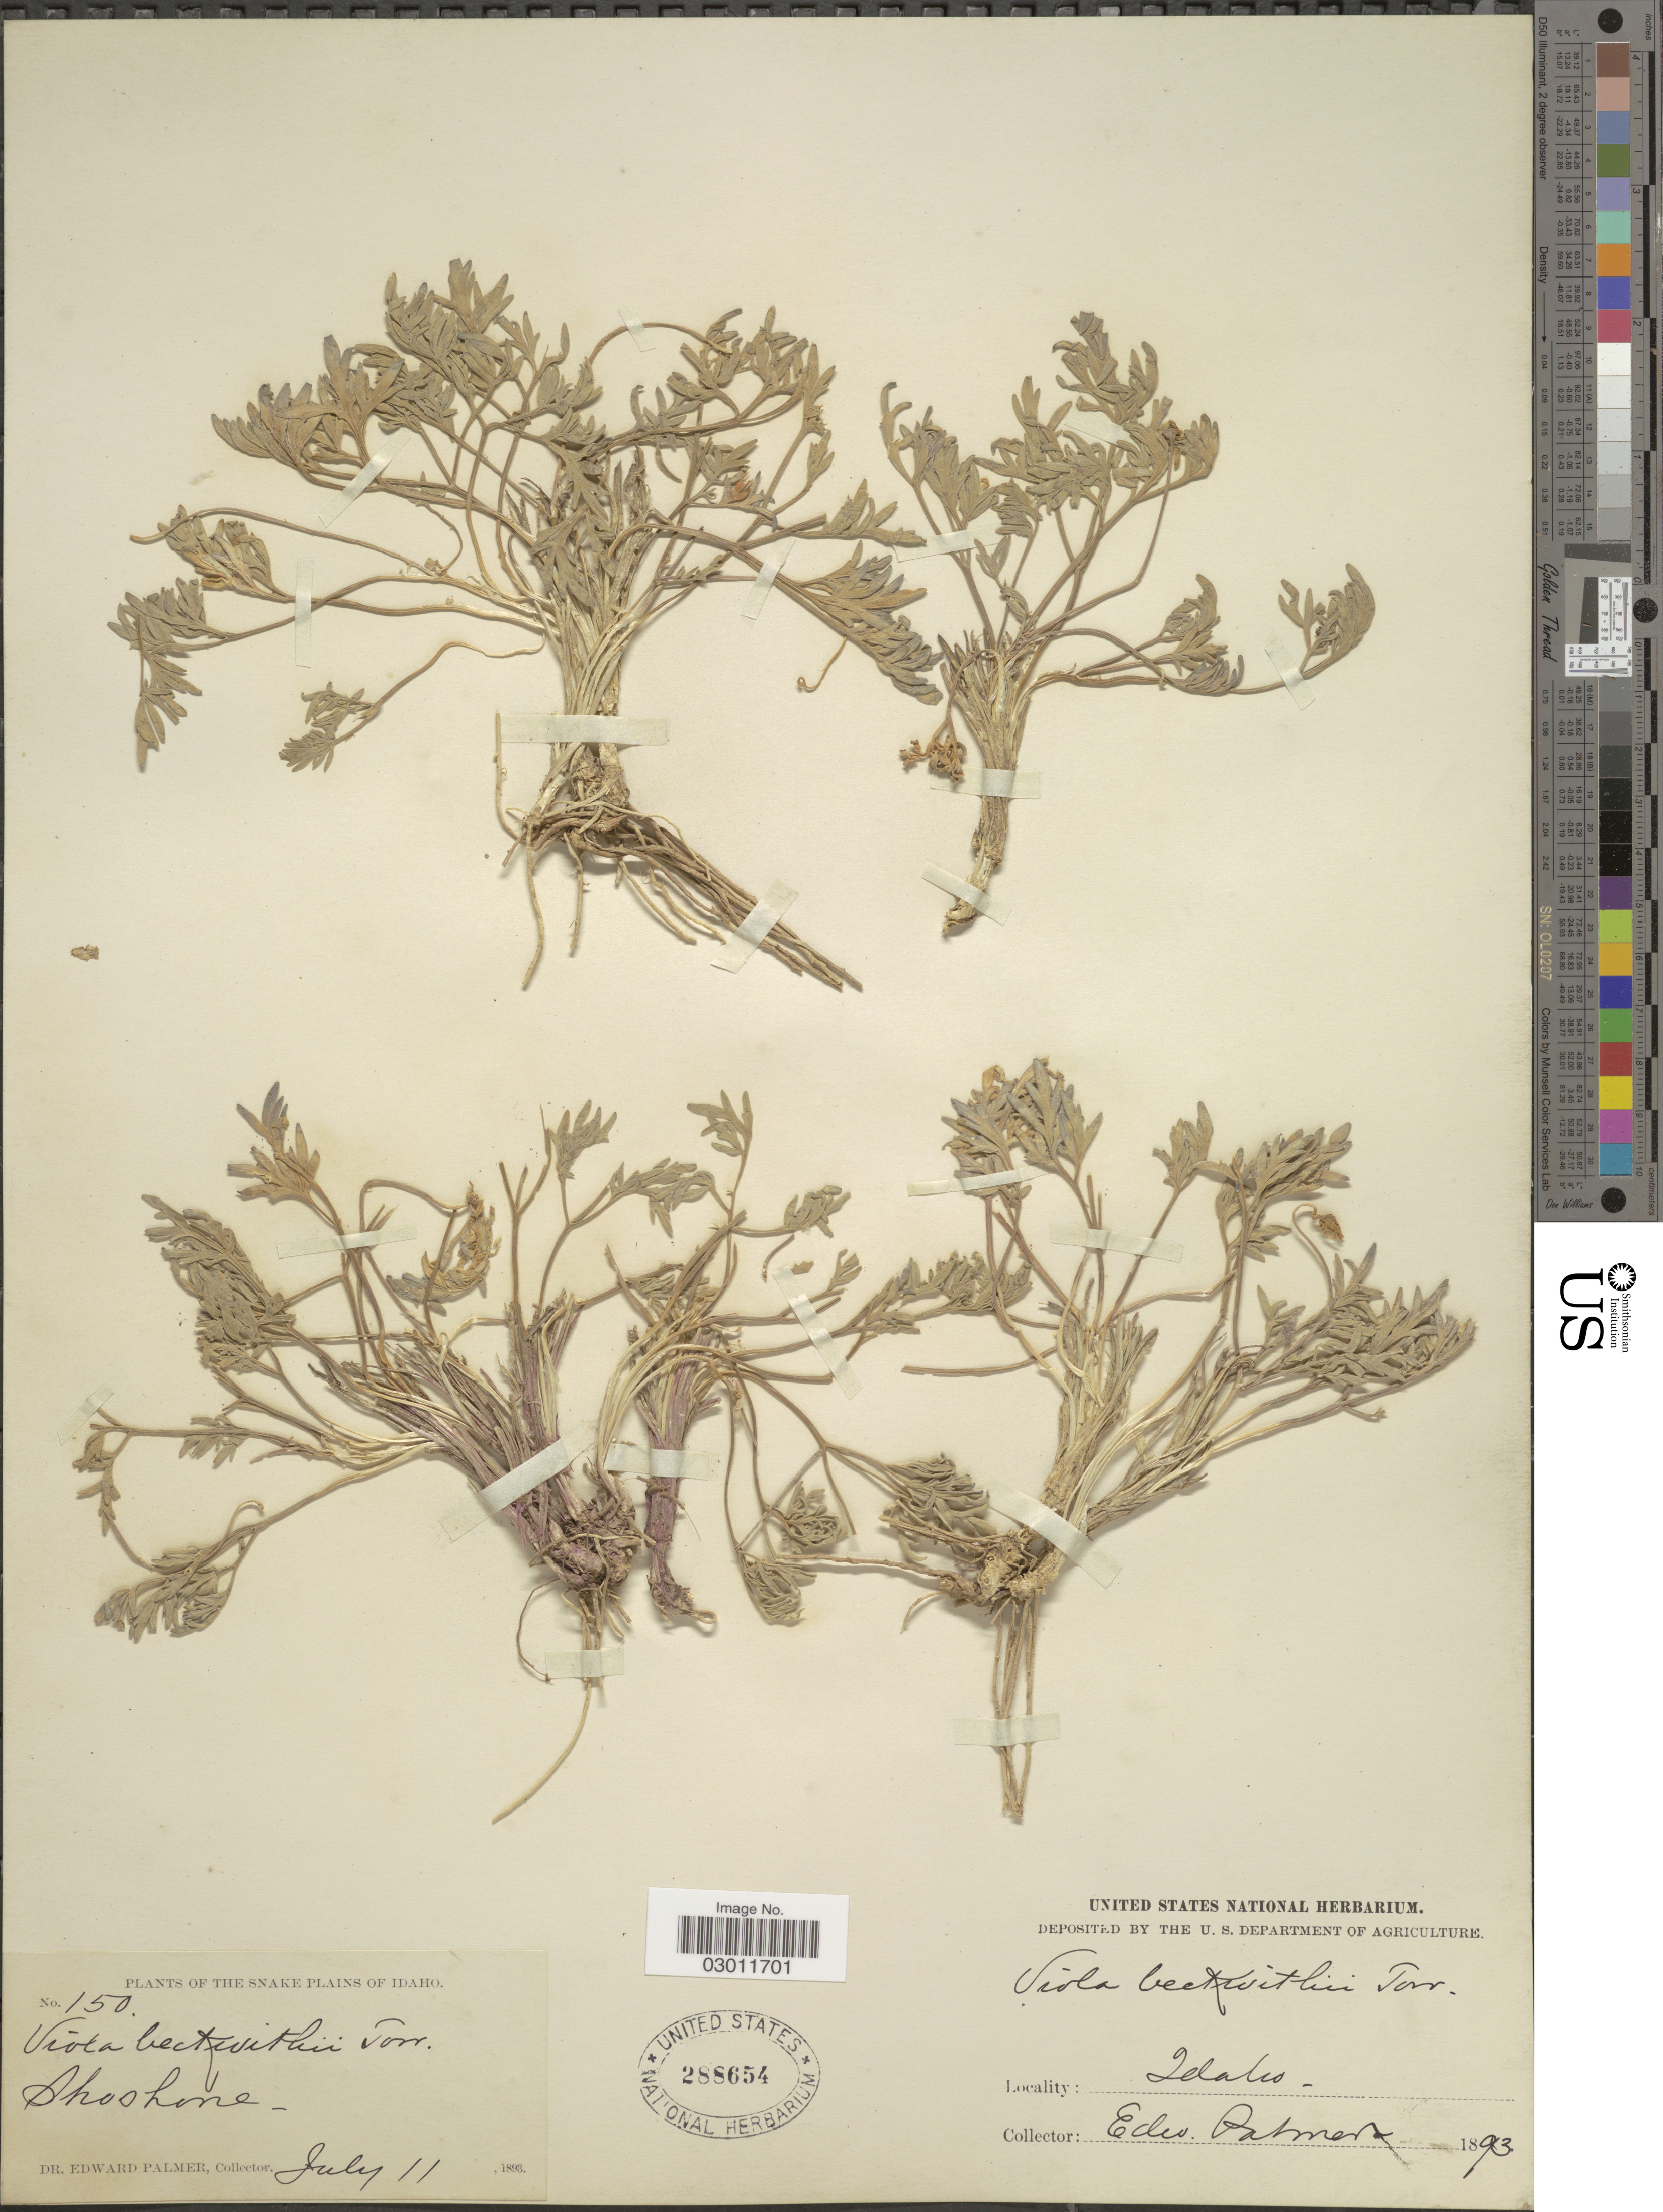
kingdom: Plantae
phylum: Tracheophyta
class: Magnoliopsida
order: Malpighiales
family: Violaceae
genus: Viola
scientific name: Viola beckwithii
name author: Torr.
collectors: E. Palmer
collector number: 150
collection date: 1893-07-11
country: United States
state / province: Idaho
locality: The Snake Plains, Shoshone..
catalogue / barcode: US 288654